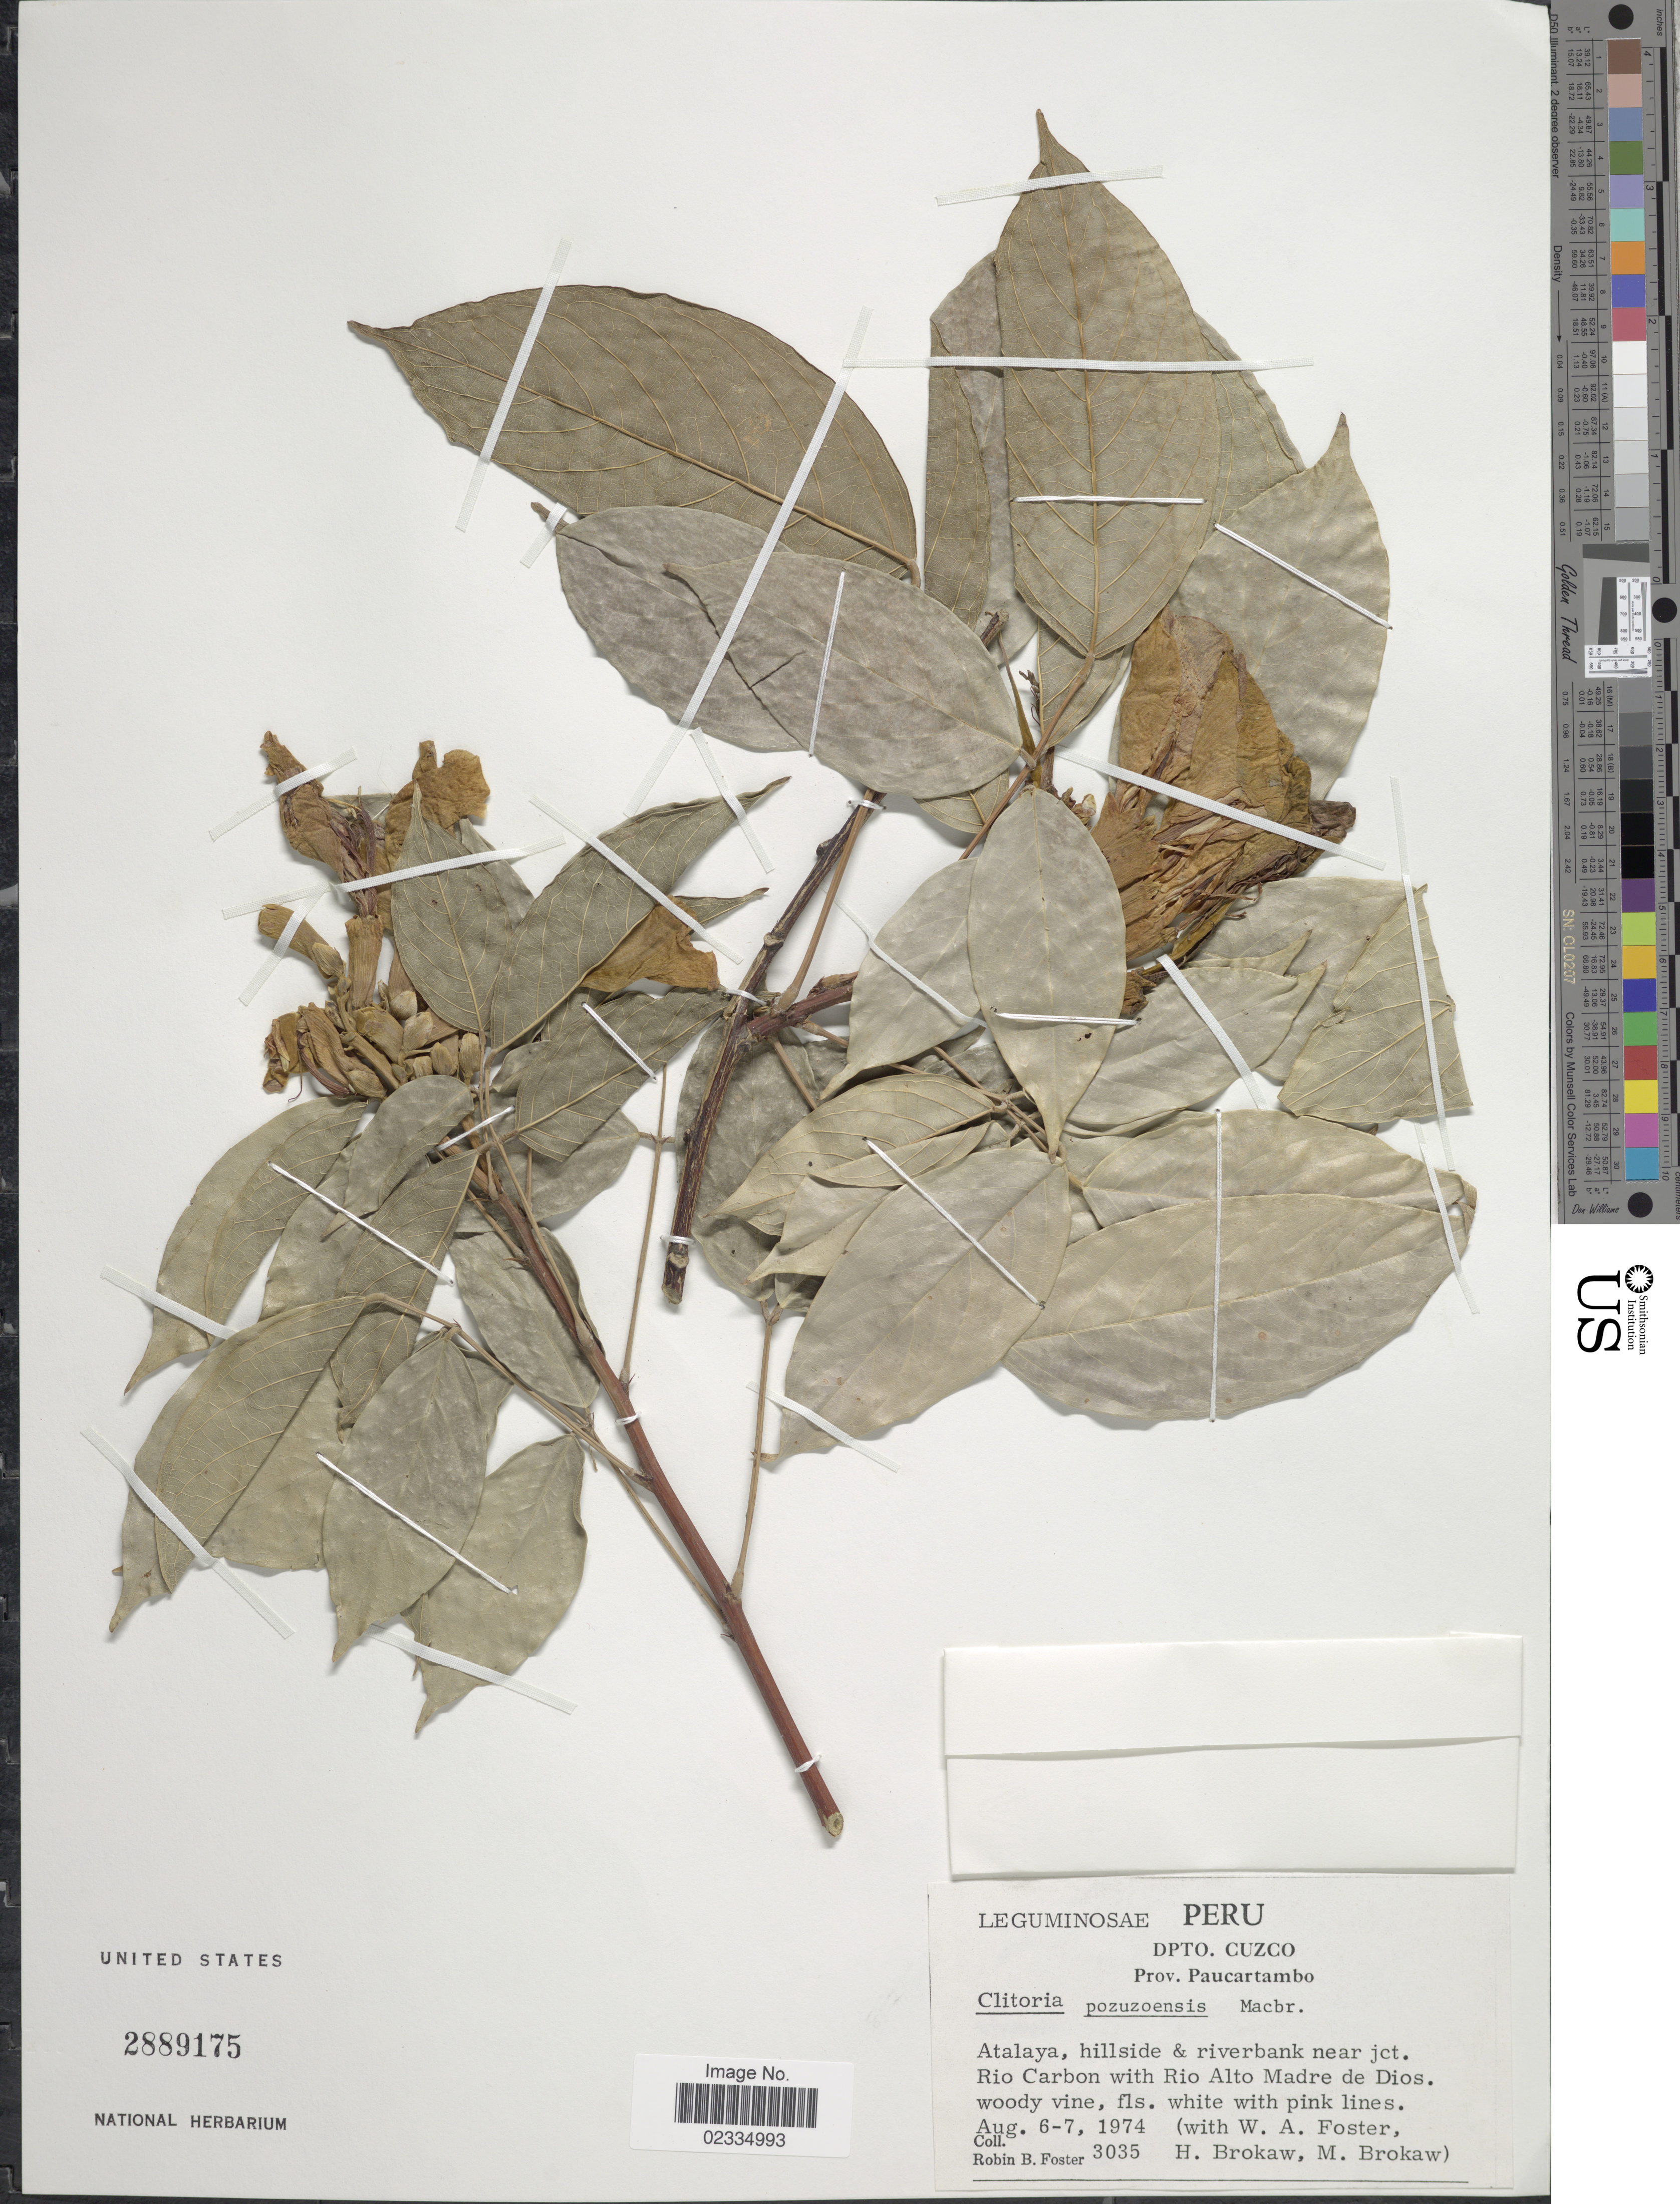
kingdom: Plantae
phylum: Tracheophyta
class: Magnoliopsida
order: Fabales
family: Fabaceae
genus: Clitoria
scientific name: Clitoria pozuzoensis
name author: J.F. Macbr.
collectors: R. B. Foster, W. Foster, H. Brokaw & M. Brokaw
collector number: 3035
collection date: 1974-08-06/1974-08-07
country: Peru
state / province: Cusco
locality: Dtto. Cuzco. Prov. Paucartambo. Atalaya, hillside & riverbank near jct. Rio Carbon with Rio Alto Madre de Dios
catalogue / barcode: US 2889175